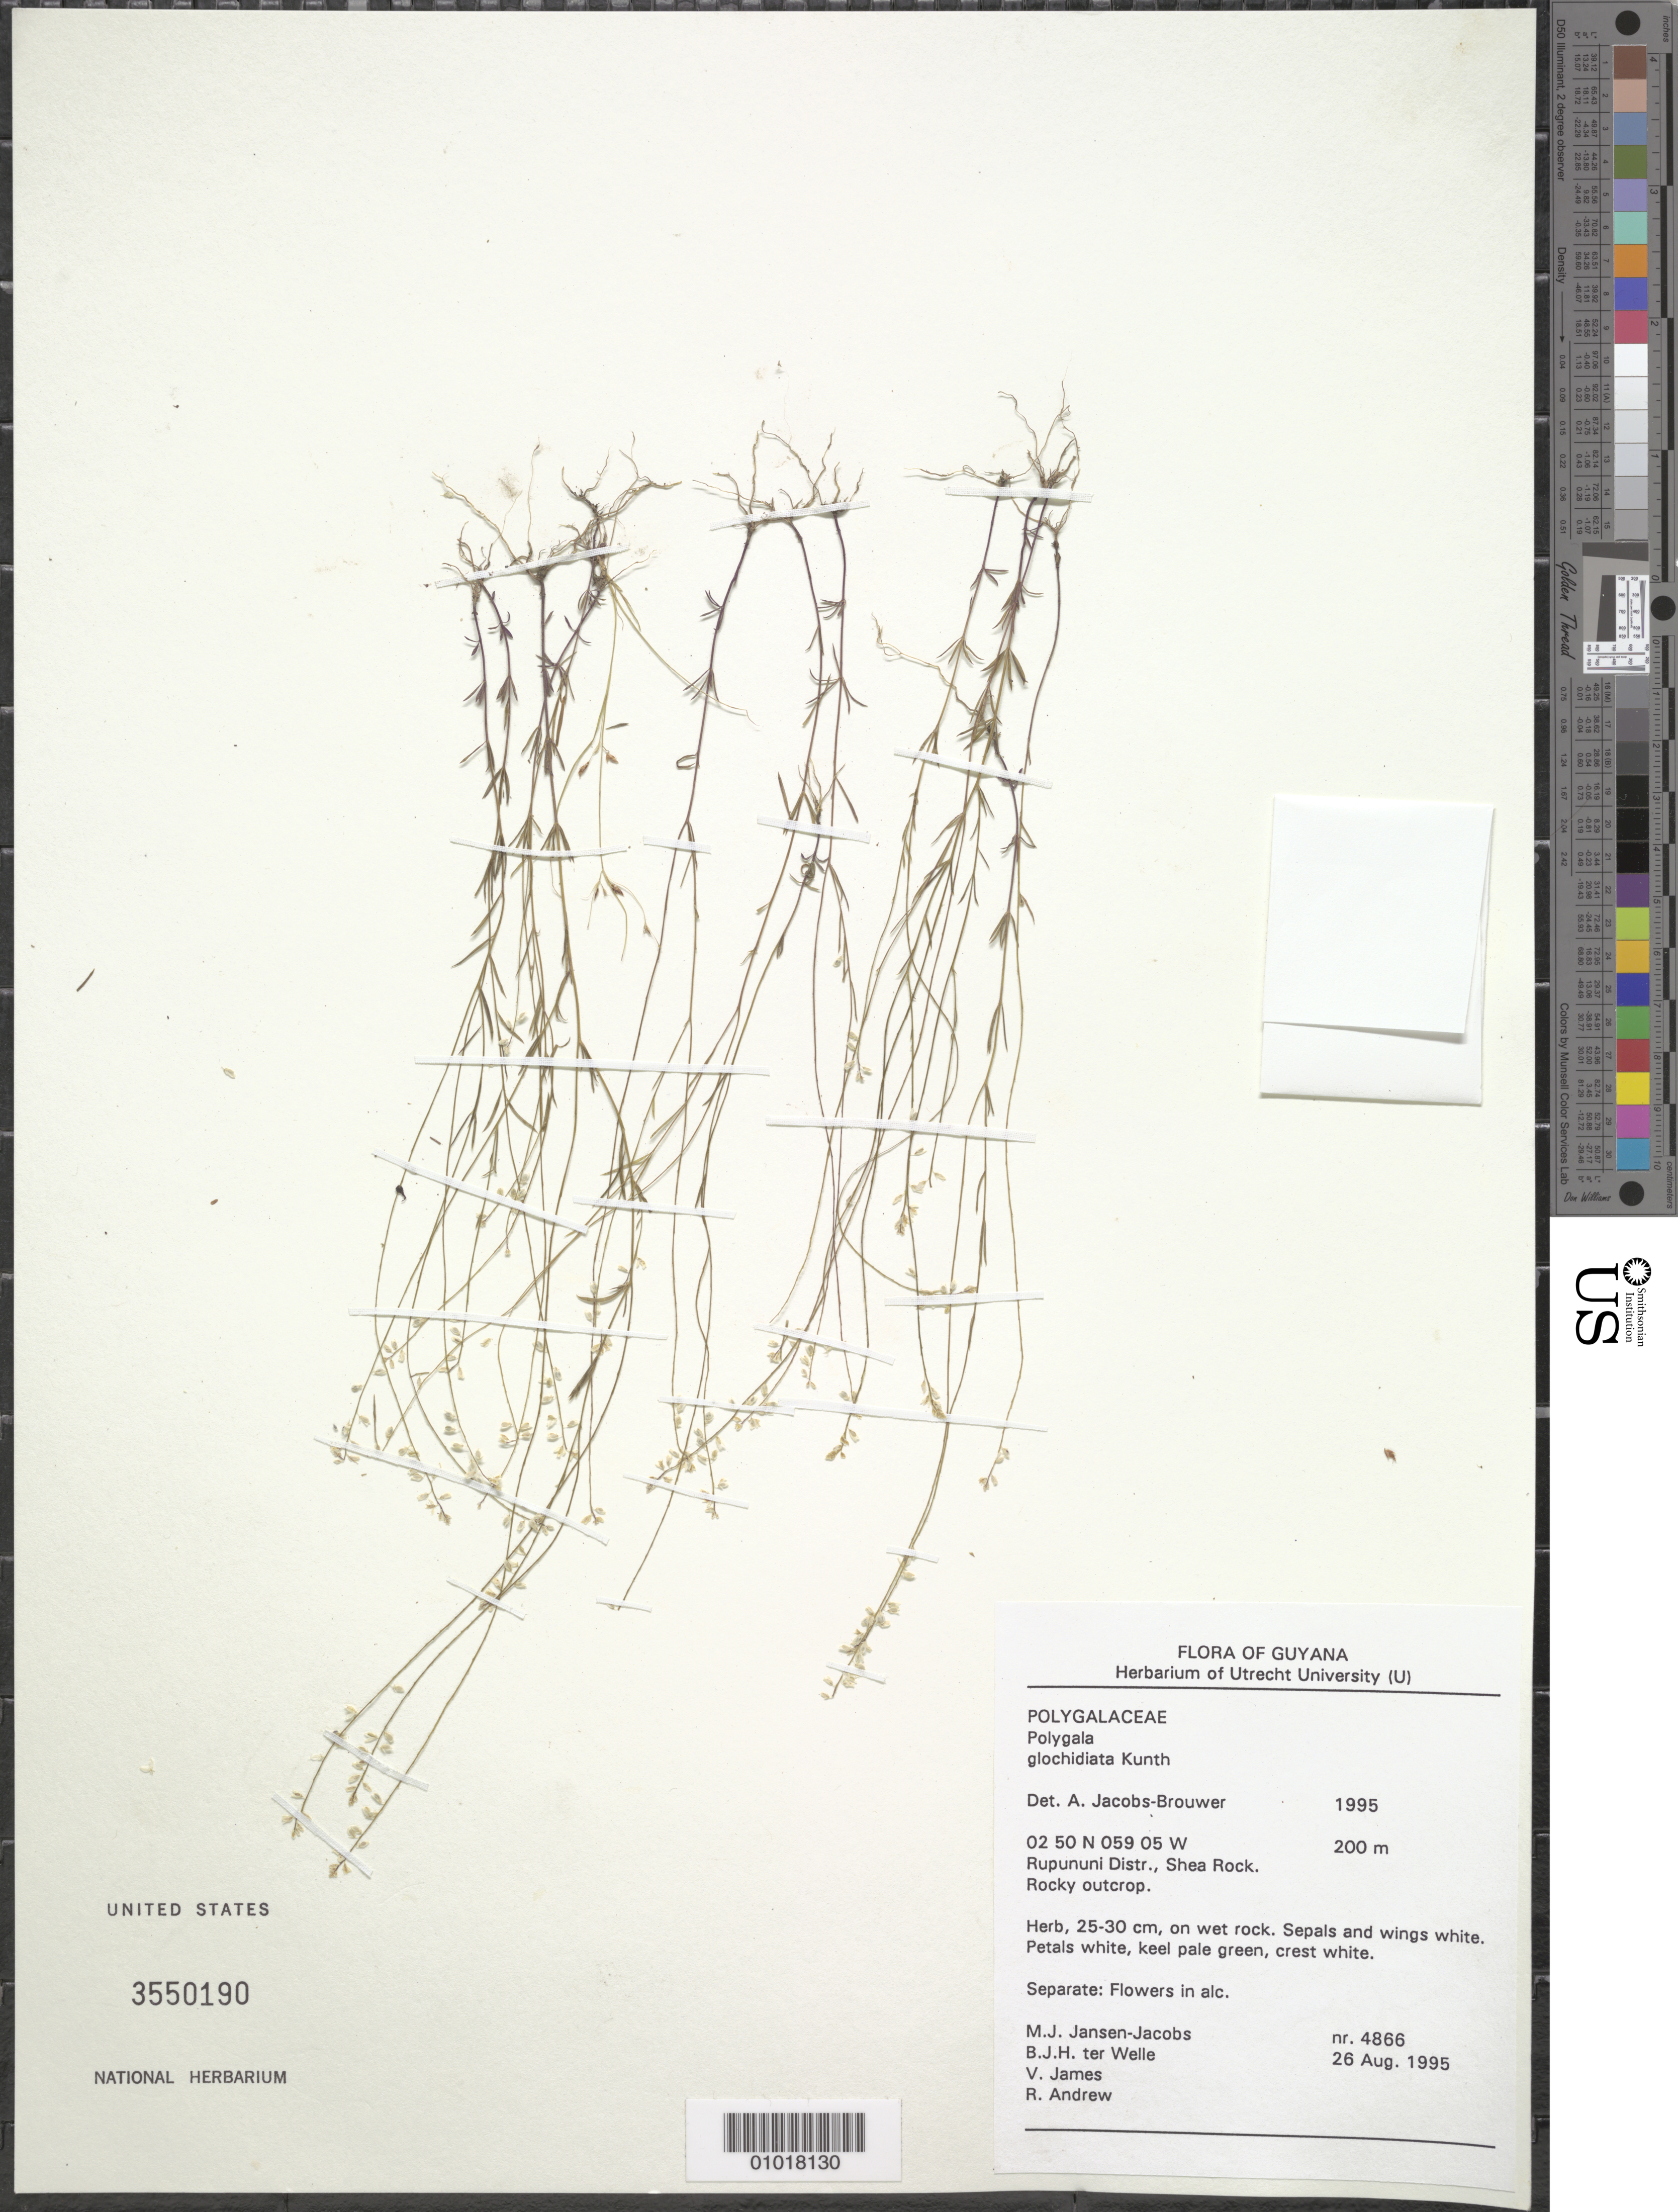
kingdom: Plantae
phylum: Tracheophyta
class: Magnoliopsida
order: Fabales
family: Polygalaceae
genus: Polygala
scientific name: Polygala glochidiata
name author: Kunth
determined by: Jacobs-Brouwer, A.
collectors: M. J. Jansen-Jacobs, B. Welle, V. James & R. Andrew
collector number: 4866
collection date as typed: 26-Aug-95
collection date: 1995-08-26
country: Guyana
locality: Shea Rock. Rupununi District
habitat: Rocky outcrop.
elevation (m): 200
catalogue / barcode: US 3550190